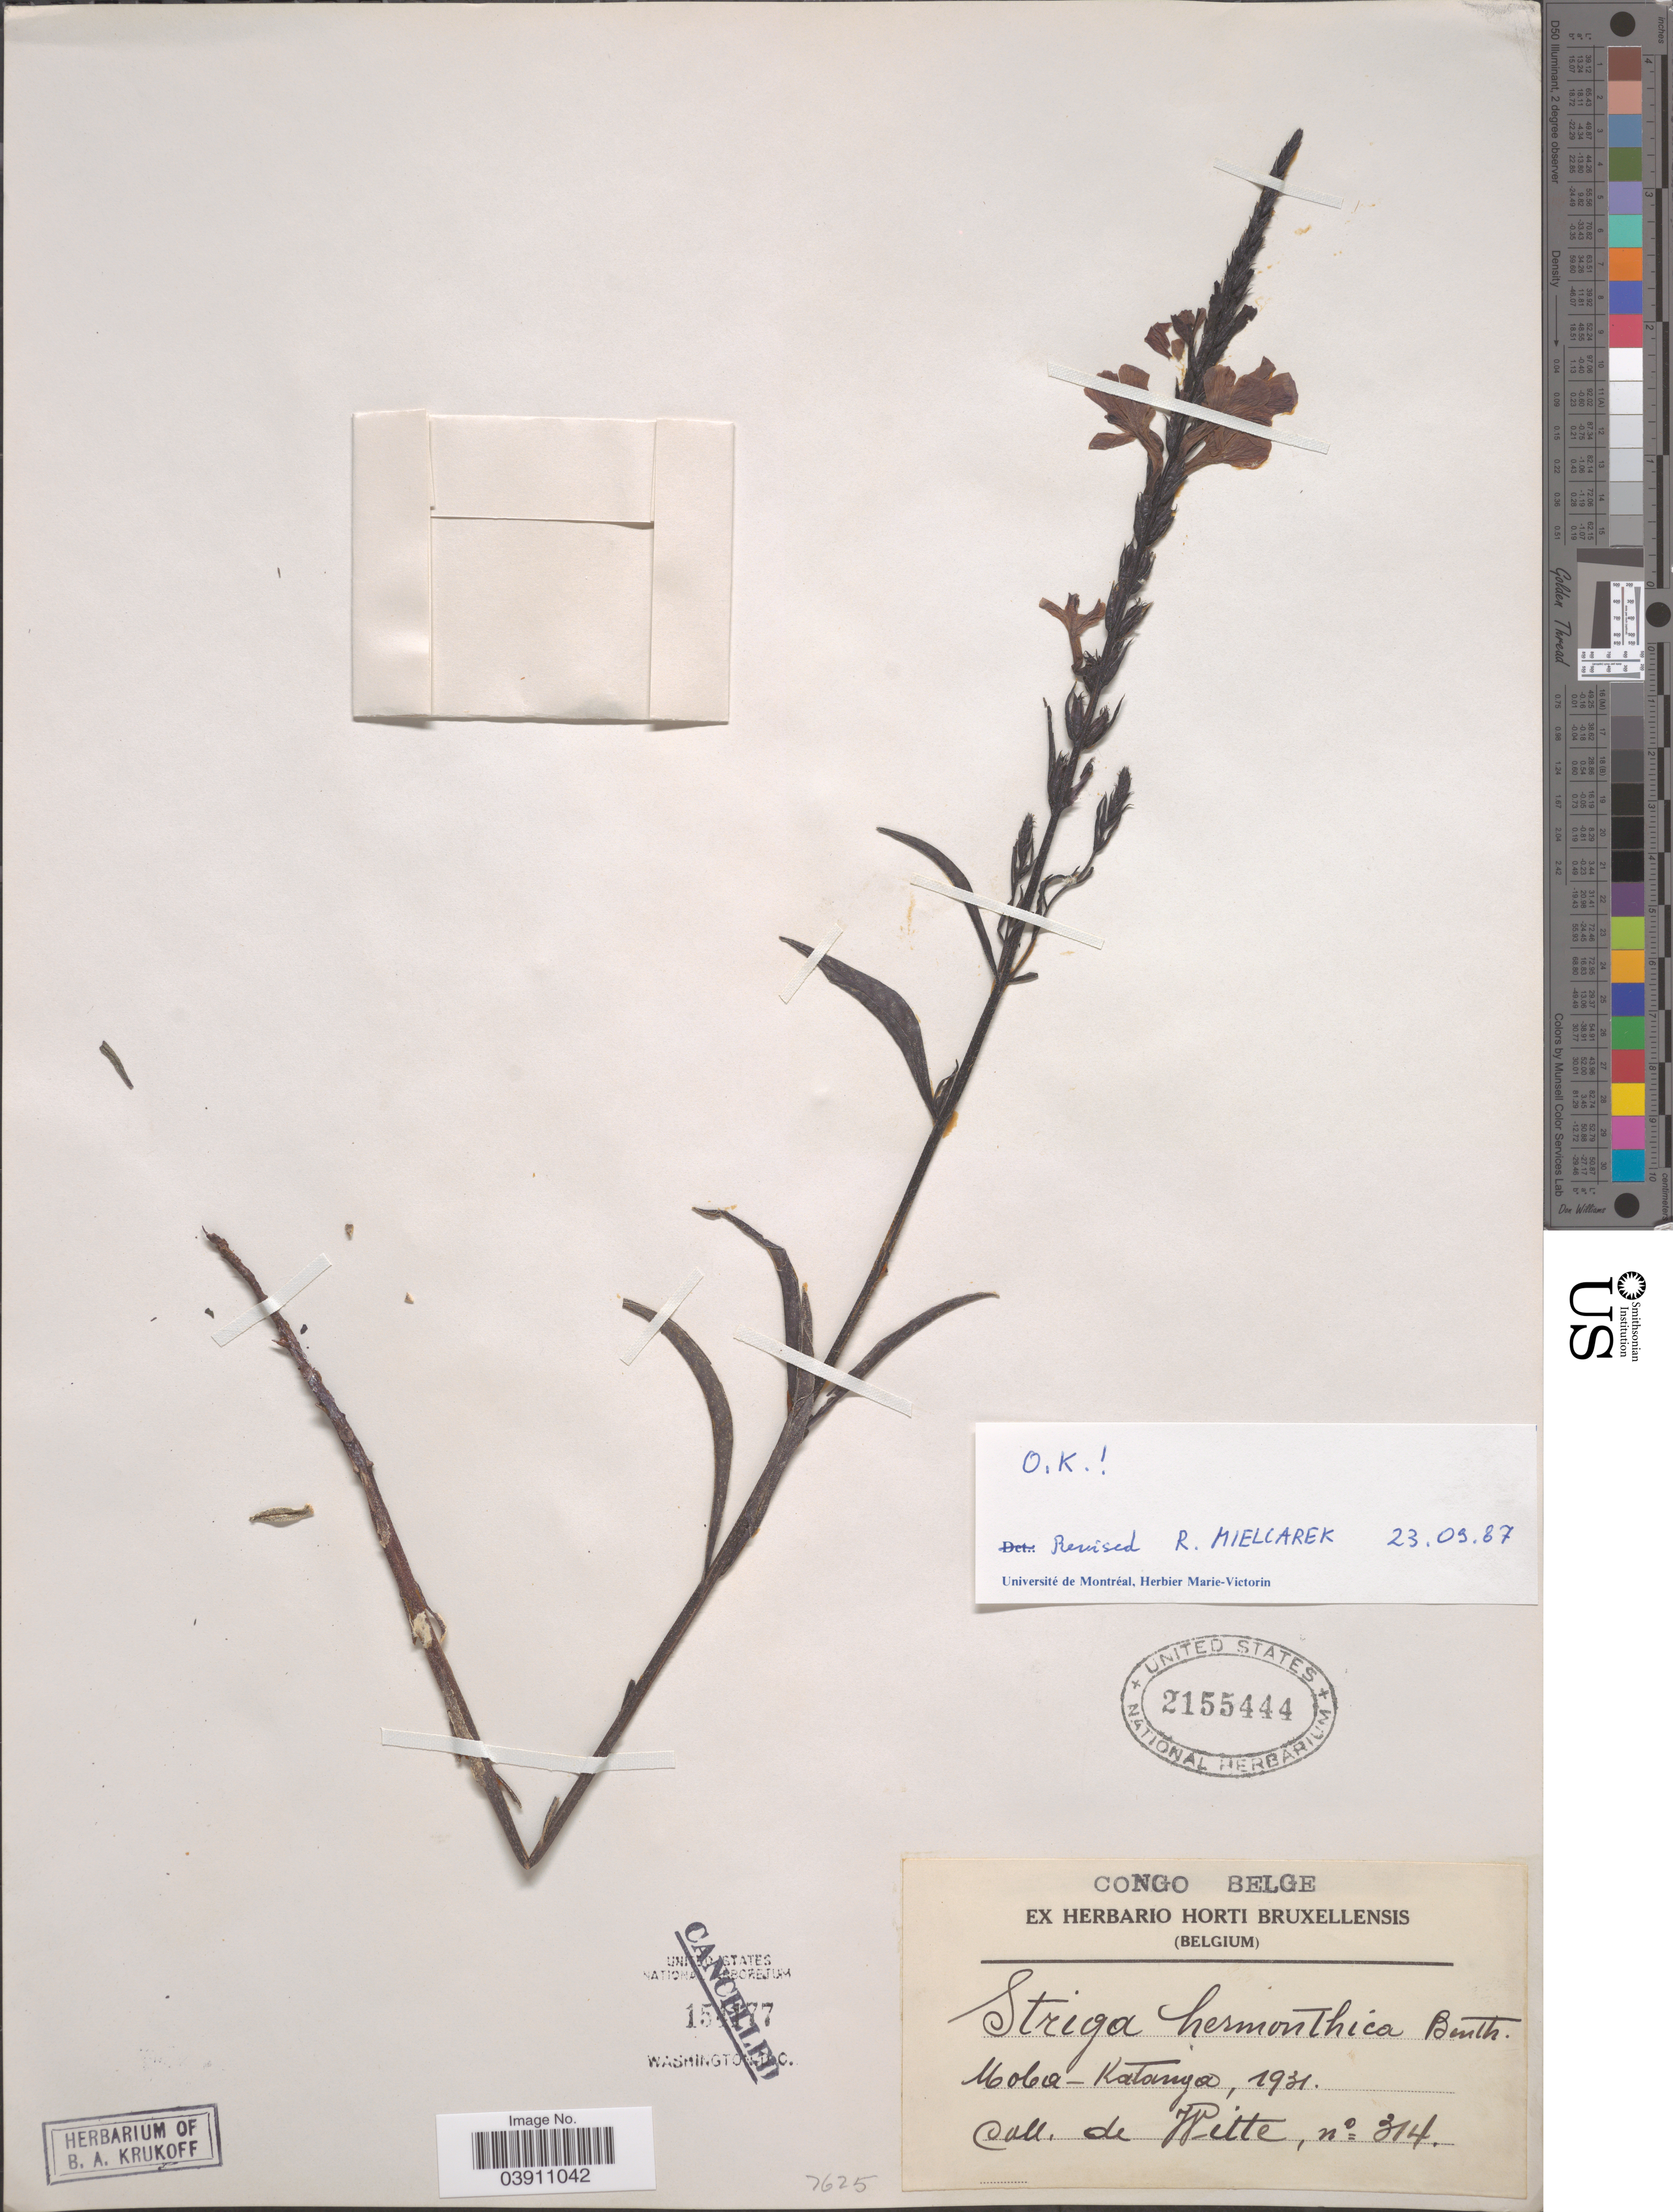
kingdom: Plantae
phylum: Tracheophyta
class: Magnoliopsida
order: Lamiales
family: Orobanchaceae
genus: Striga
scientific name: Striga hermonthica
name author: (Delile) Benth.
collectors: -. Witte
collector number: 314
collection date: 1931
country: Congo, Democratic Republic of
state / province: Tanganyika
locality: Congo Belge. Moba-Katanga.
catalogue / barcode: US 2155444